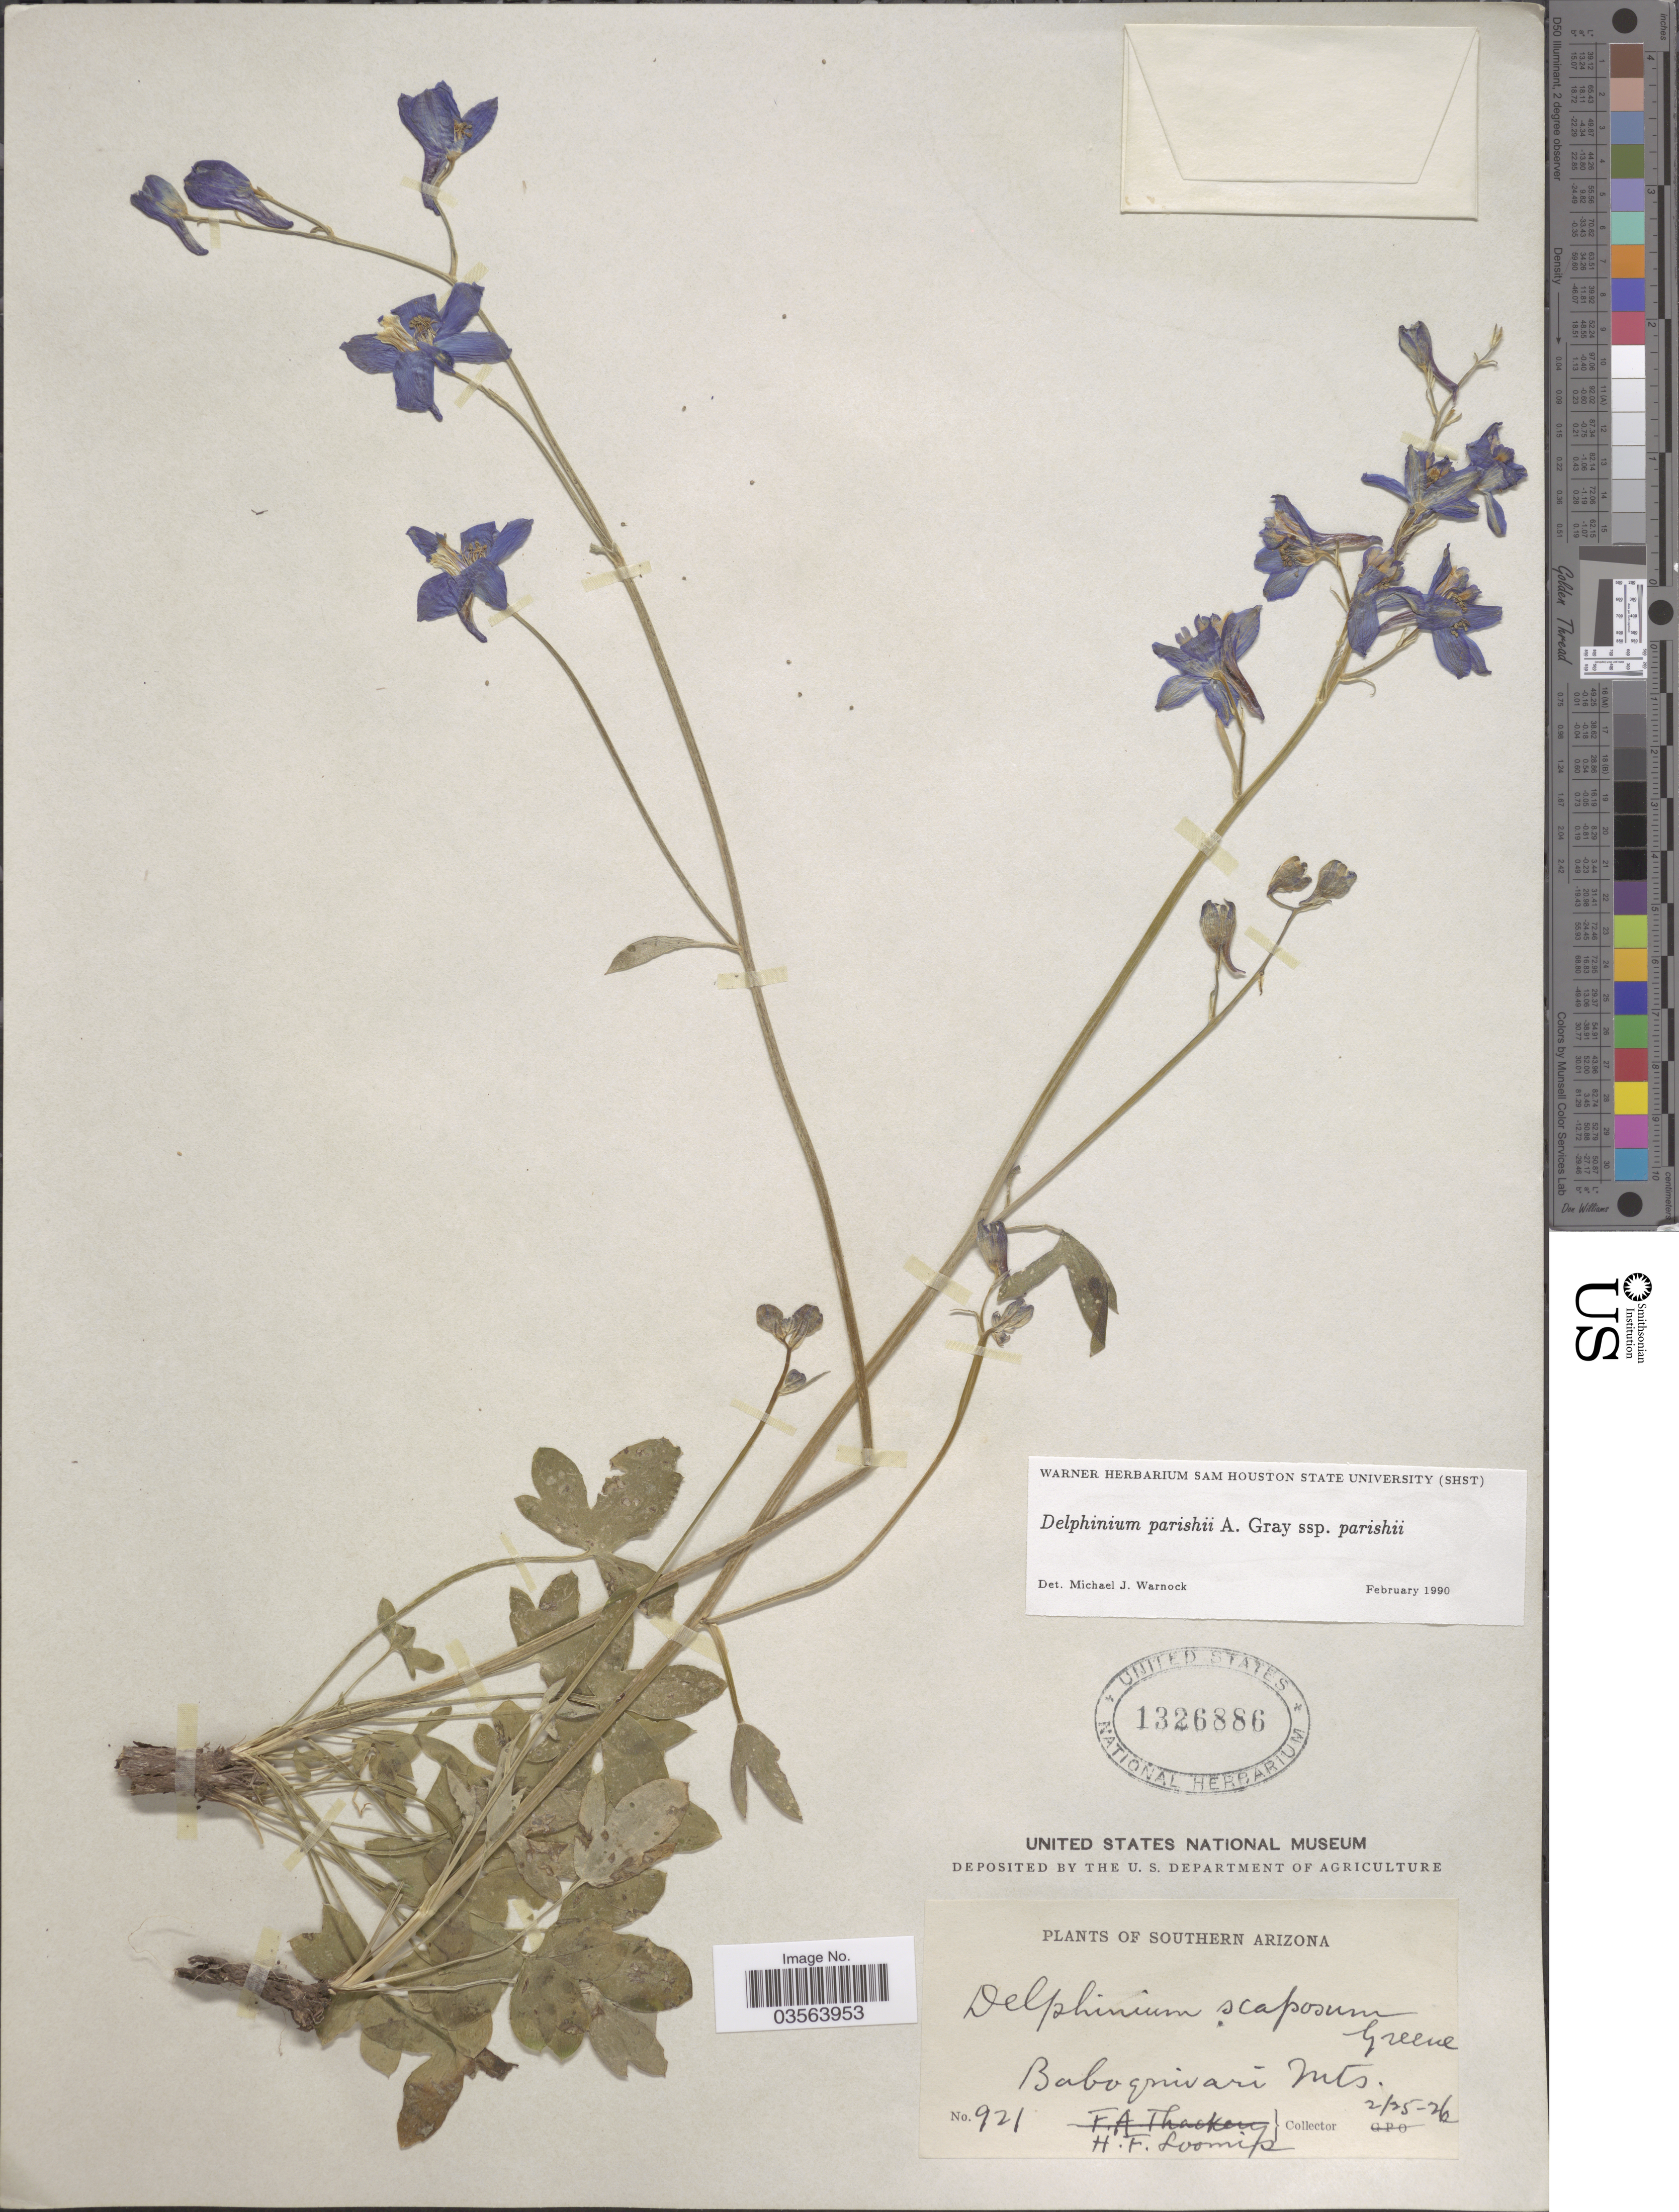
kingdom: Plantae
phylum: Tracheophyta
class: Magnoliopsida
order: Ranunculales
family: Ranunculaceae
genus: Delphinium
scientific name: Delphinium parishii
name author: A. Gray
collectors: H. F. Loomis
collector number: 921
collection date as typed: Transcribed d/m/y: 25/2/26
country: United States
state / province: Arizona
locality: Southern Arizona. Baboquivari Mts.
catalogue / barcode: US 1326886